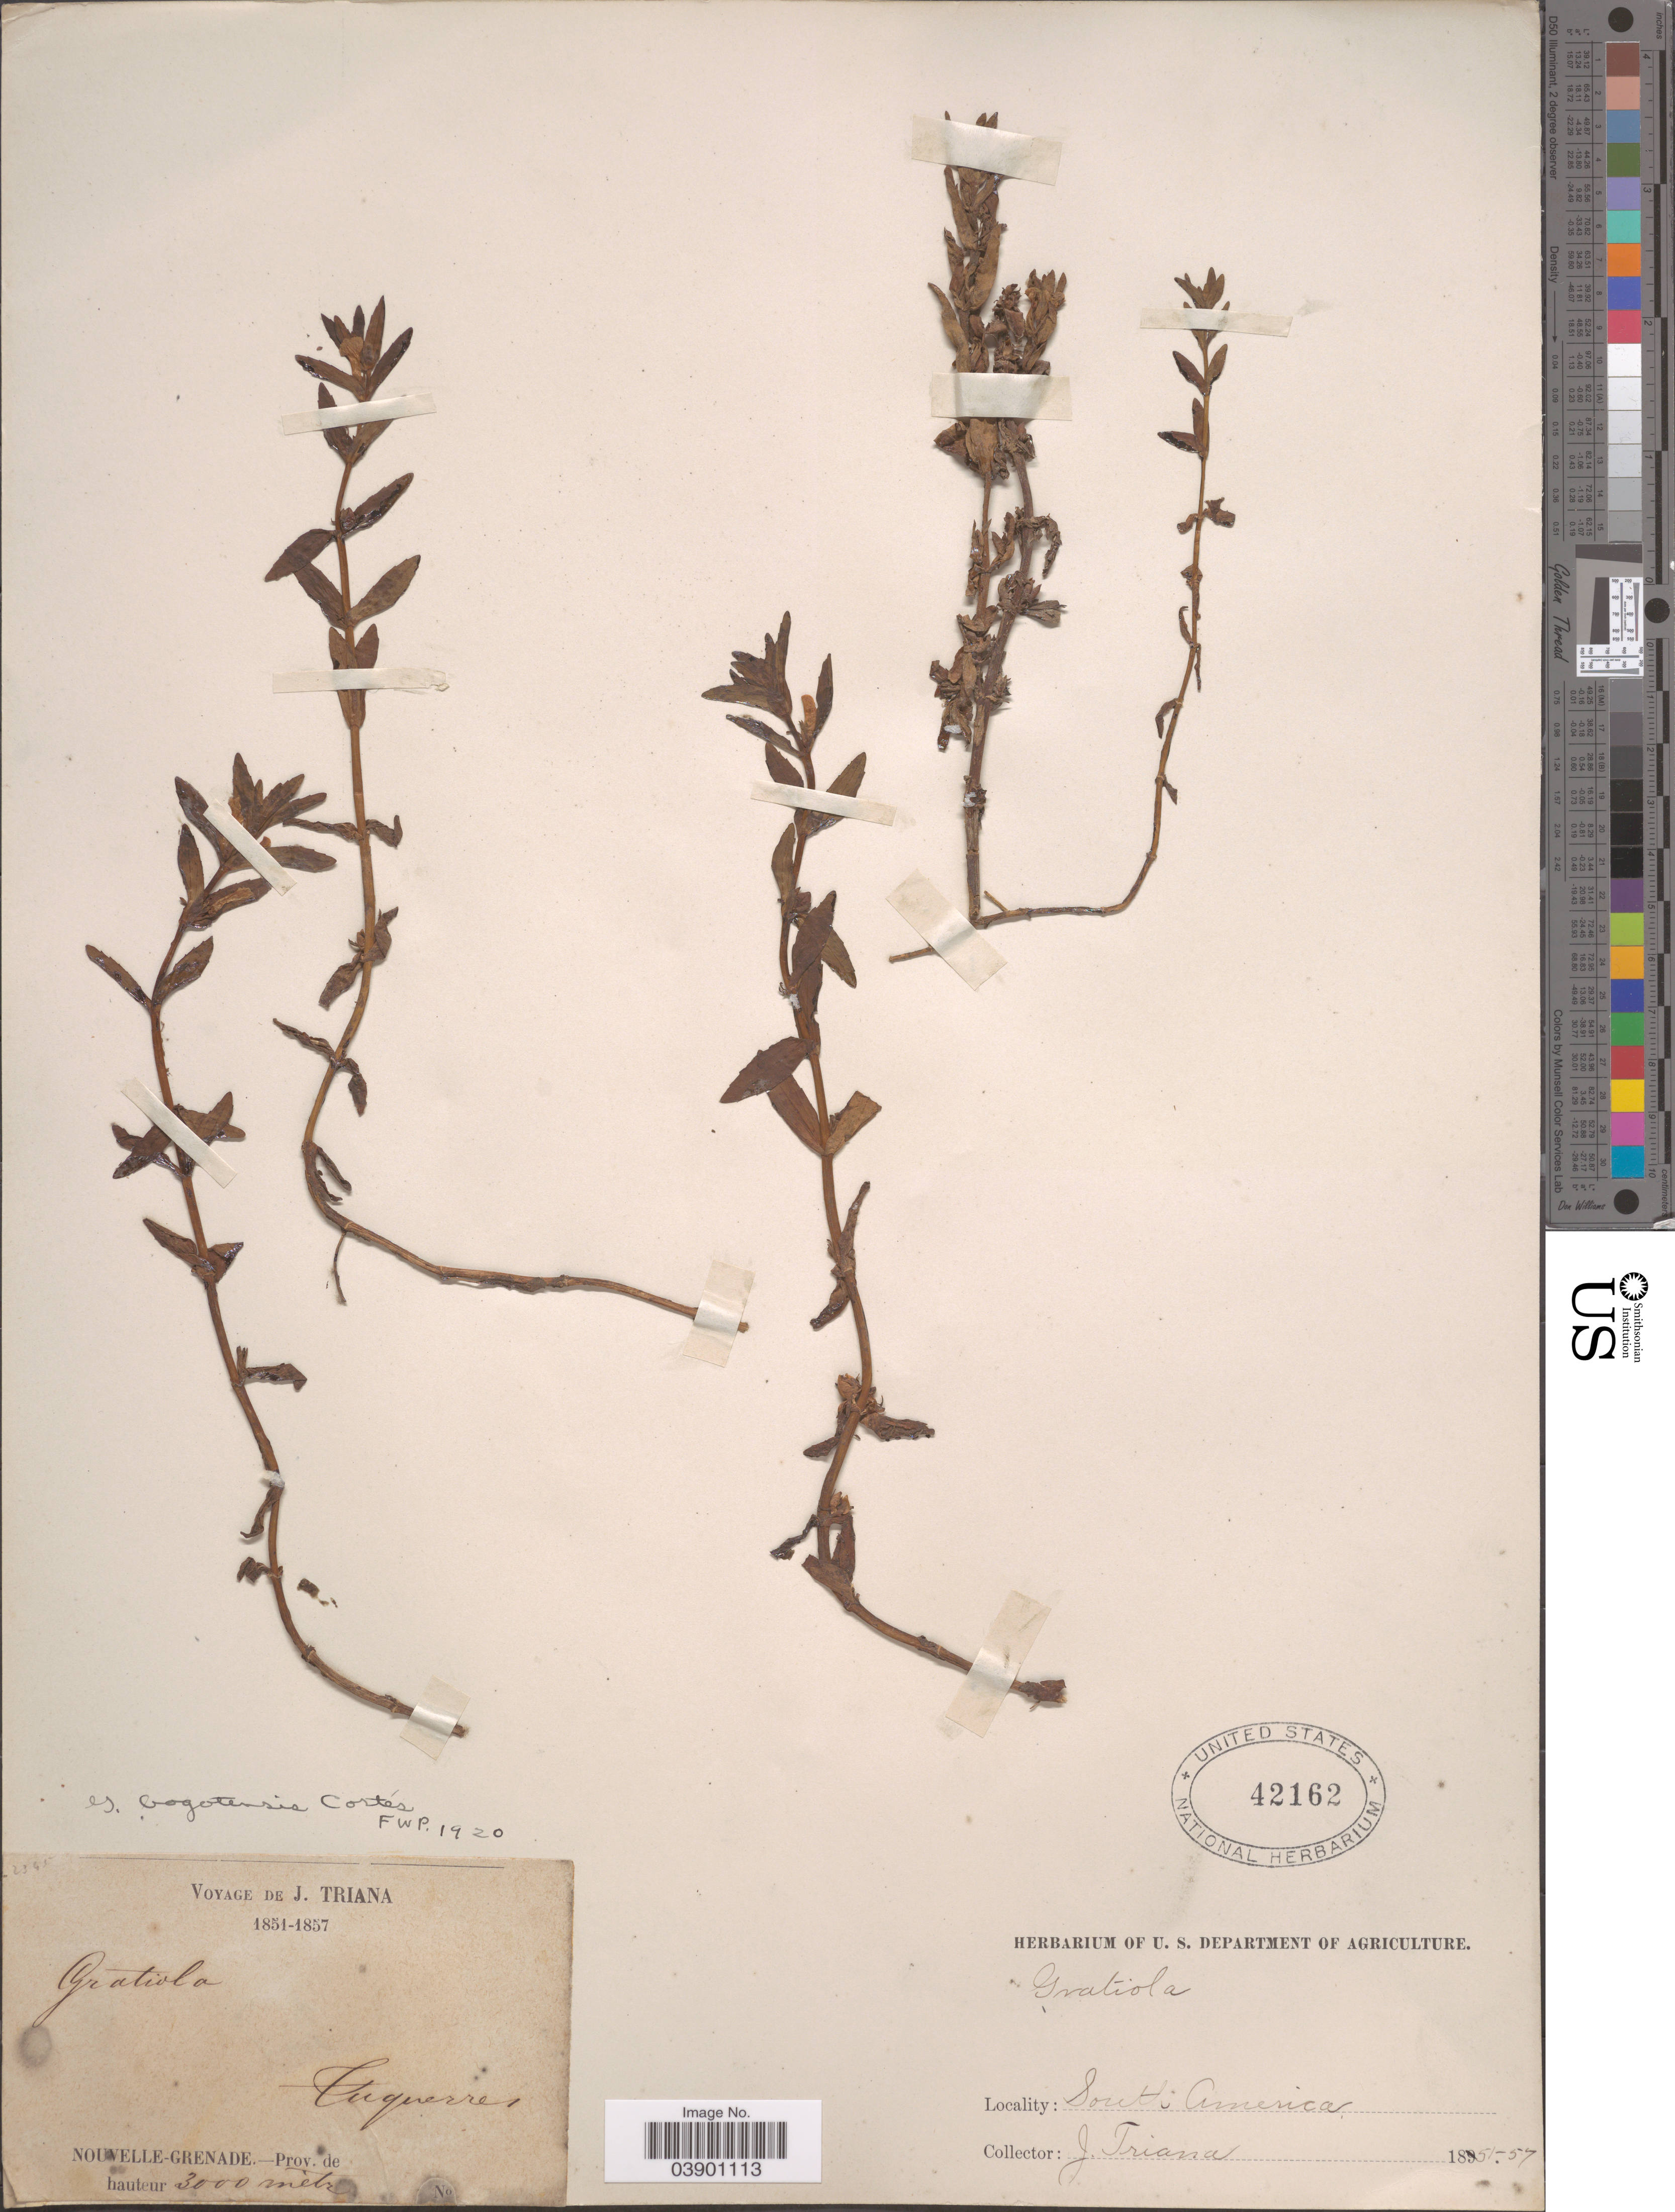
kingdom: Plantae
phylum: Tracheophyta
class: Magnoliopsida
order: Lamiales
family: Plantaginaceae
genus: Gratiola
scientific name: Gratiola bogotensis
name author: Cortés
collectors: J. Triana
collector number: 2345*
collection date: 1851/1857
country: Colombia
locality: Nouvelle-Grenade. Tuquerres.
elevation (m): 3000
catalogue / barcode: US 42162